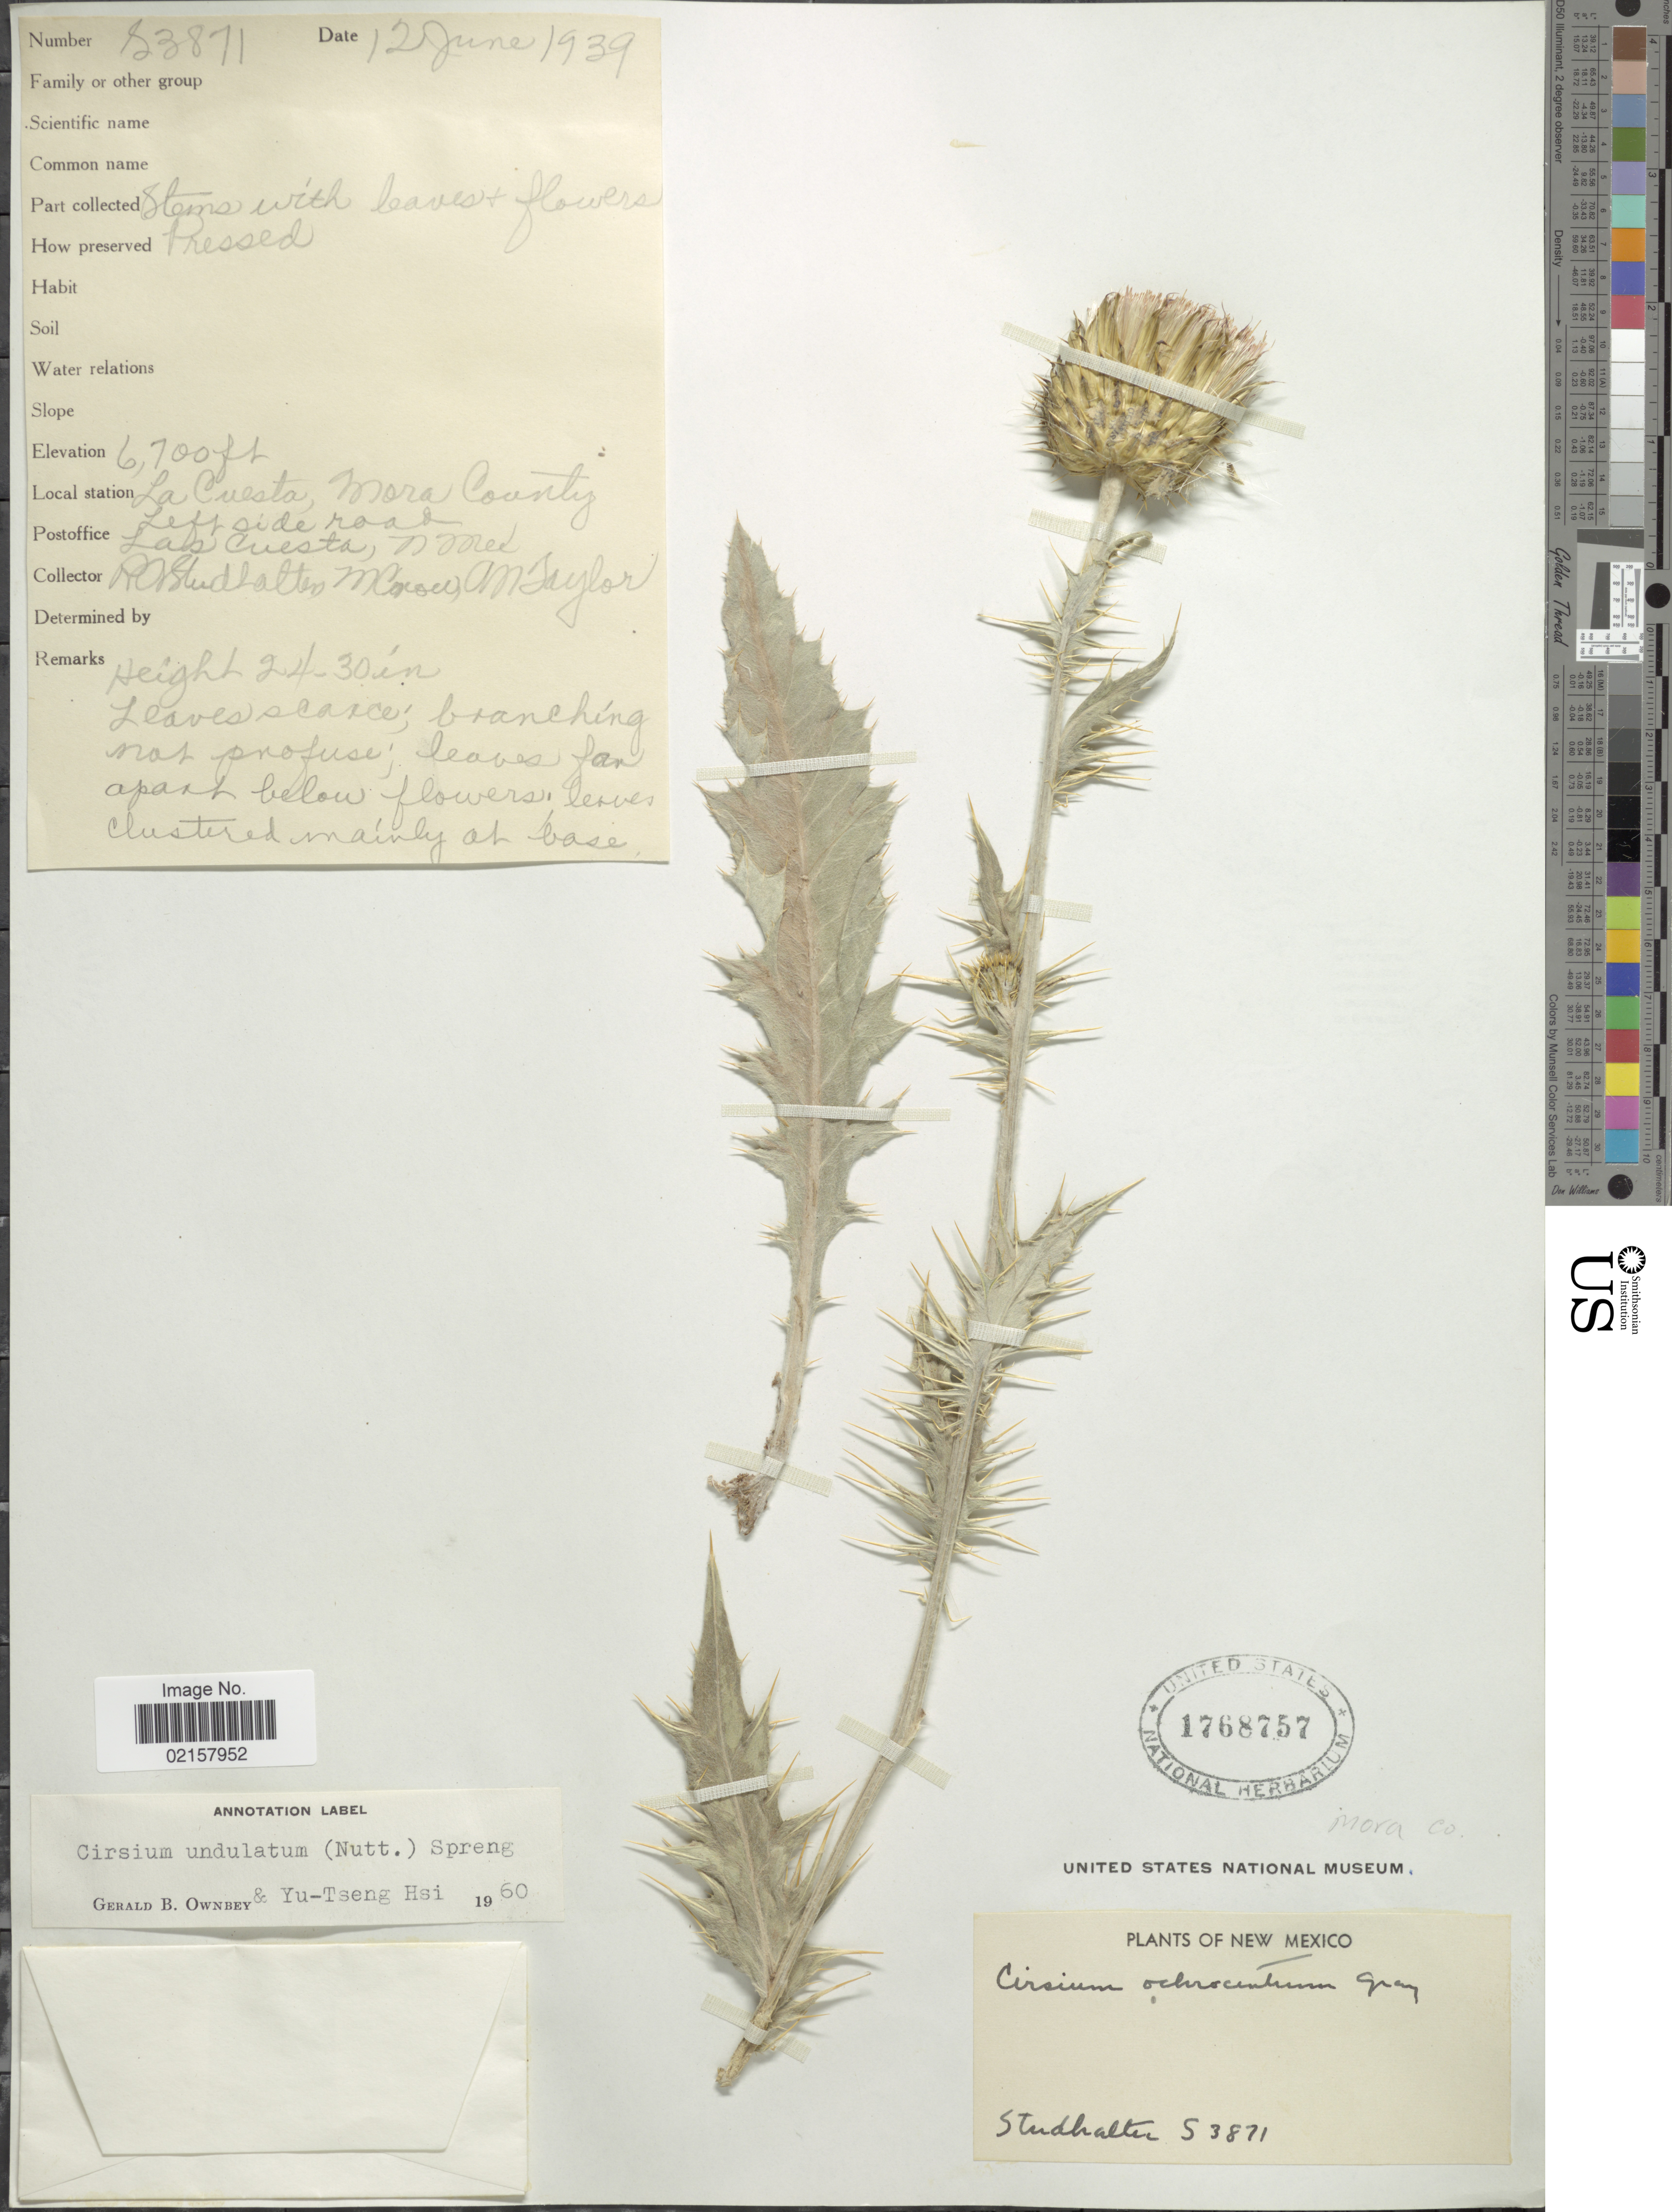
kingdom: Plantae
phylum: Tracheophyta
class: Magnoliopsida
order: Asterales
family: Asteraceae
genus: Cirsium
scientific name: Cirsium undulatum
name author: (Nutt.) Spreng.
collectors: R. Studhalter, M. Crow & M. Taylor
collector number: S 3871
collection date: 1939-06-12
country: United States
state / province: New Mexico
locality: La Cuesta, Mora County. Left side road, Las Cuesta, N. Mex.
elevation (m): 2042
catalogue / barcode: US 1768757